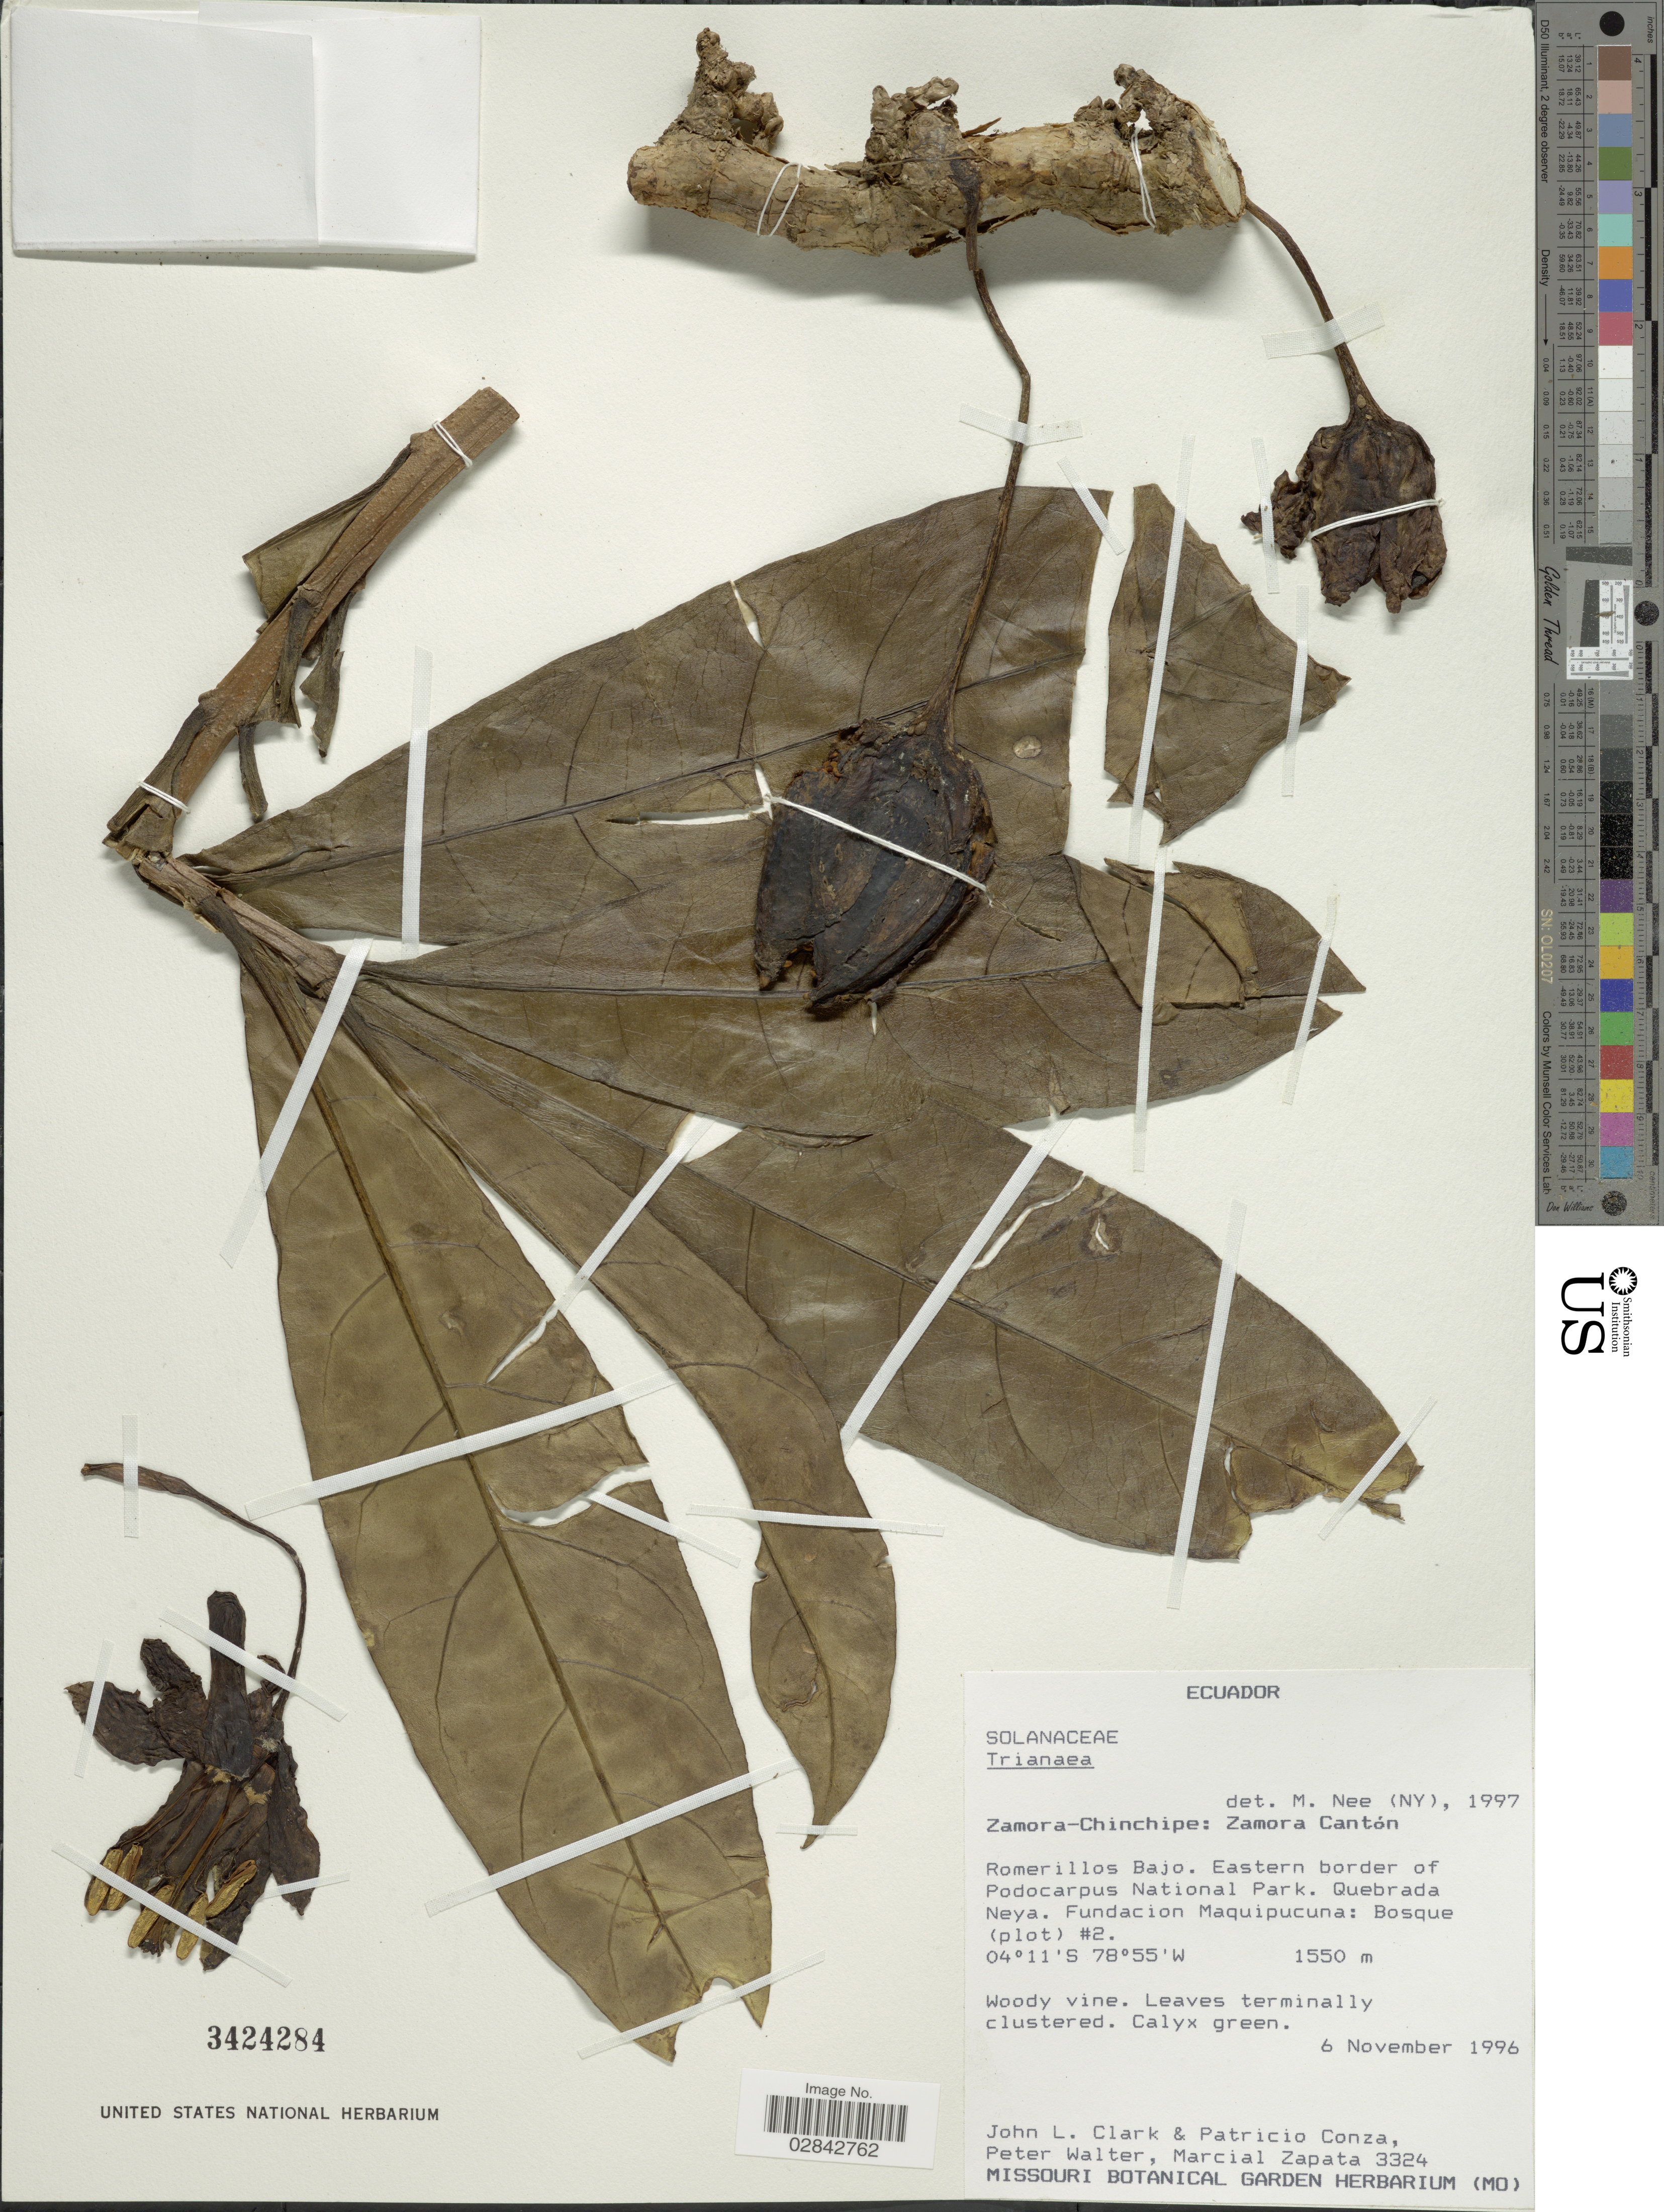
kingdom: Plantae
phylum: Tracheophyta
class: Magnoliopsida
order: Solanales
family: Solanaceae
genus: Trianaea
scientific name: Trianaea sp.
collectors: J. L. Clark, P. Conza, P. Walter & M. Zapata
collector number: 3324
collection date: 1996-11-06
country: Ecuador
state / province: Zamora-Chinchipe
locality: Zamora Cantón. Romerillos Bajo. Eastern border of Podocarpus National Park. Quebrada Neya. Fundacion Maquipucuna: Bosque (plot) #2.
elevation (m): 1550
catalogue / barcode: US 3424284